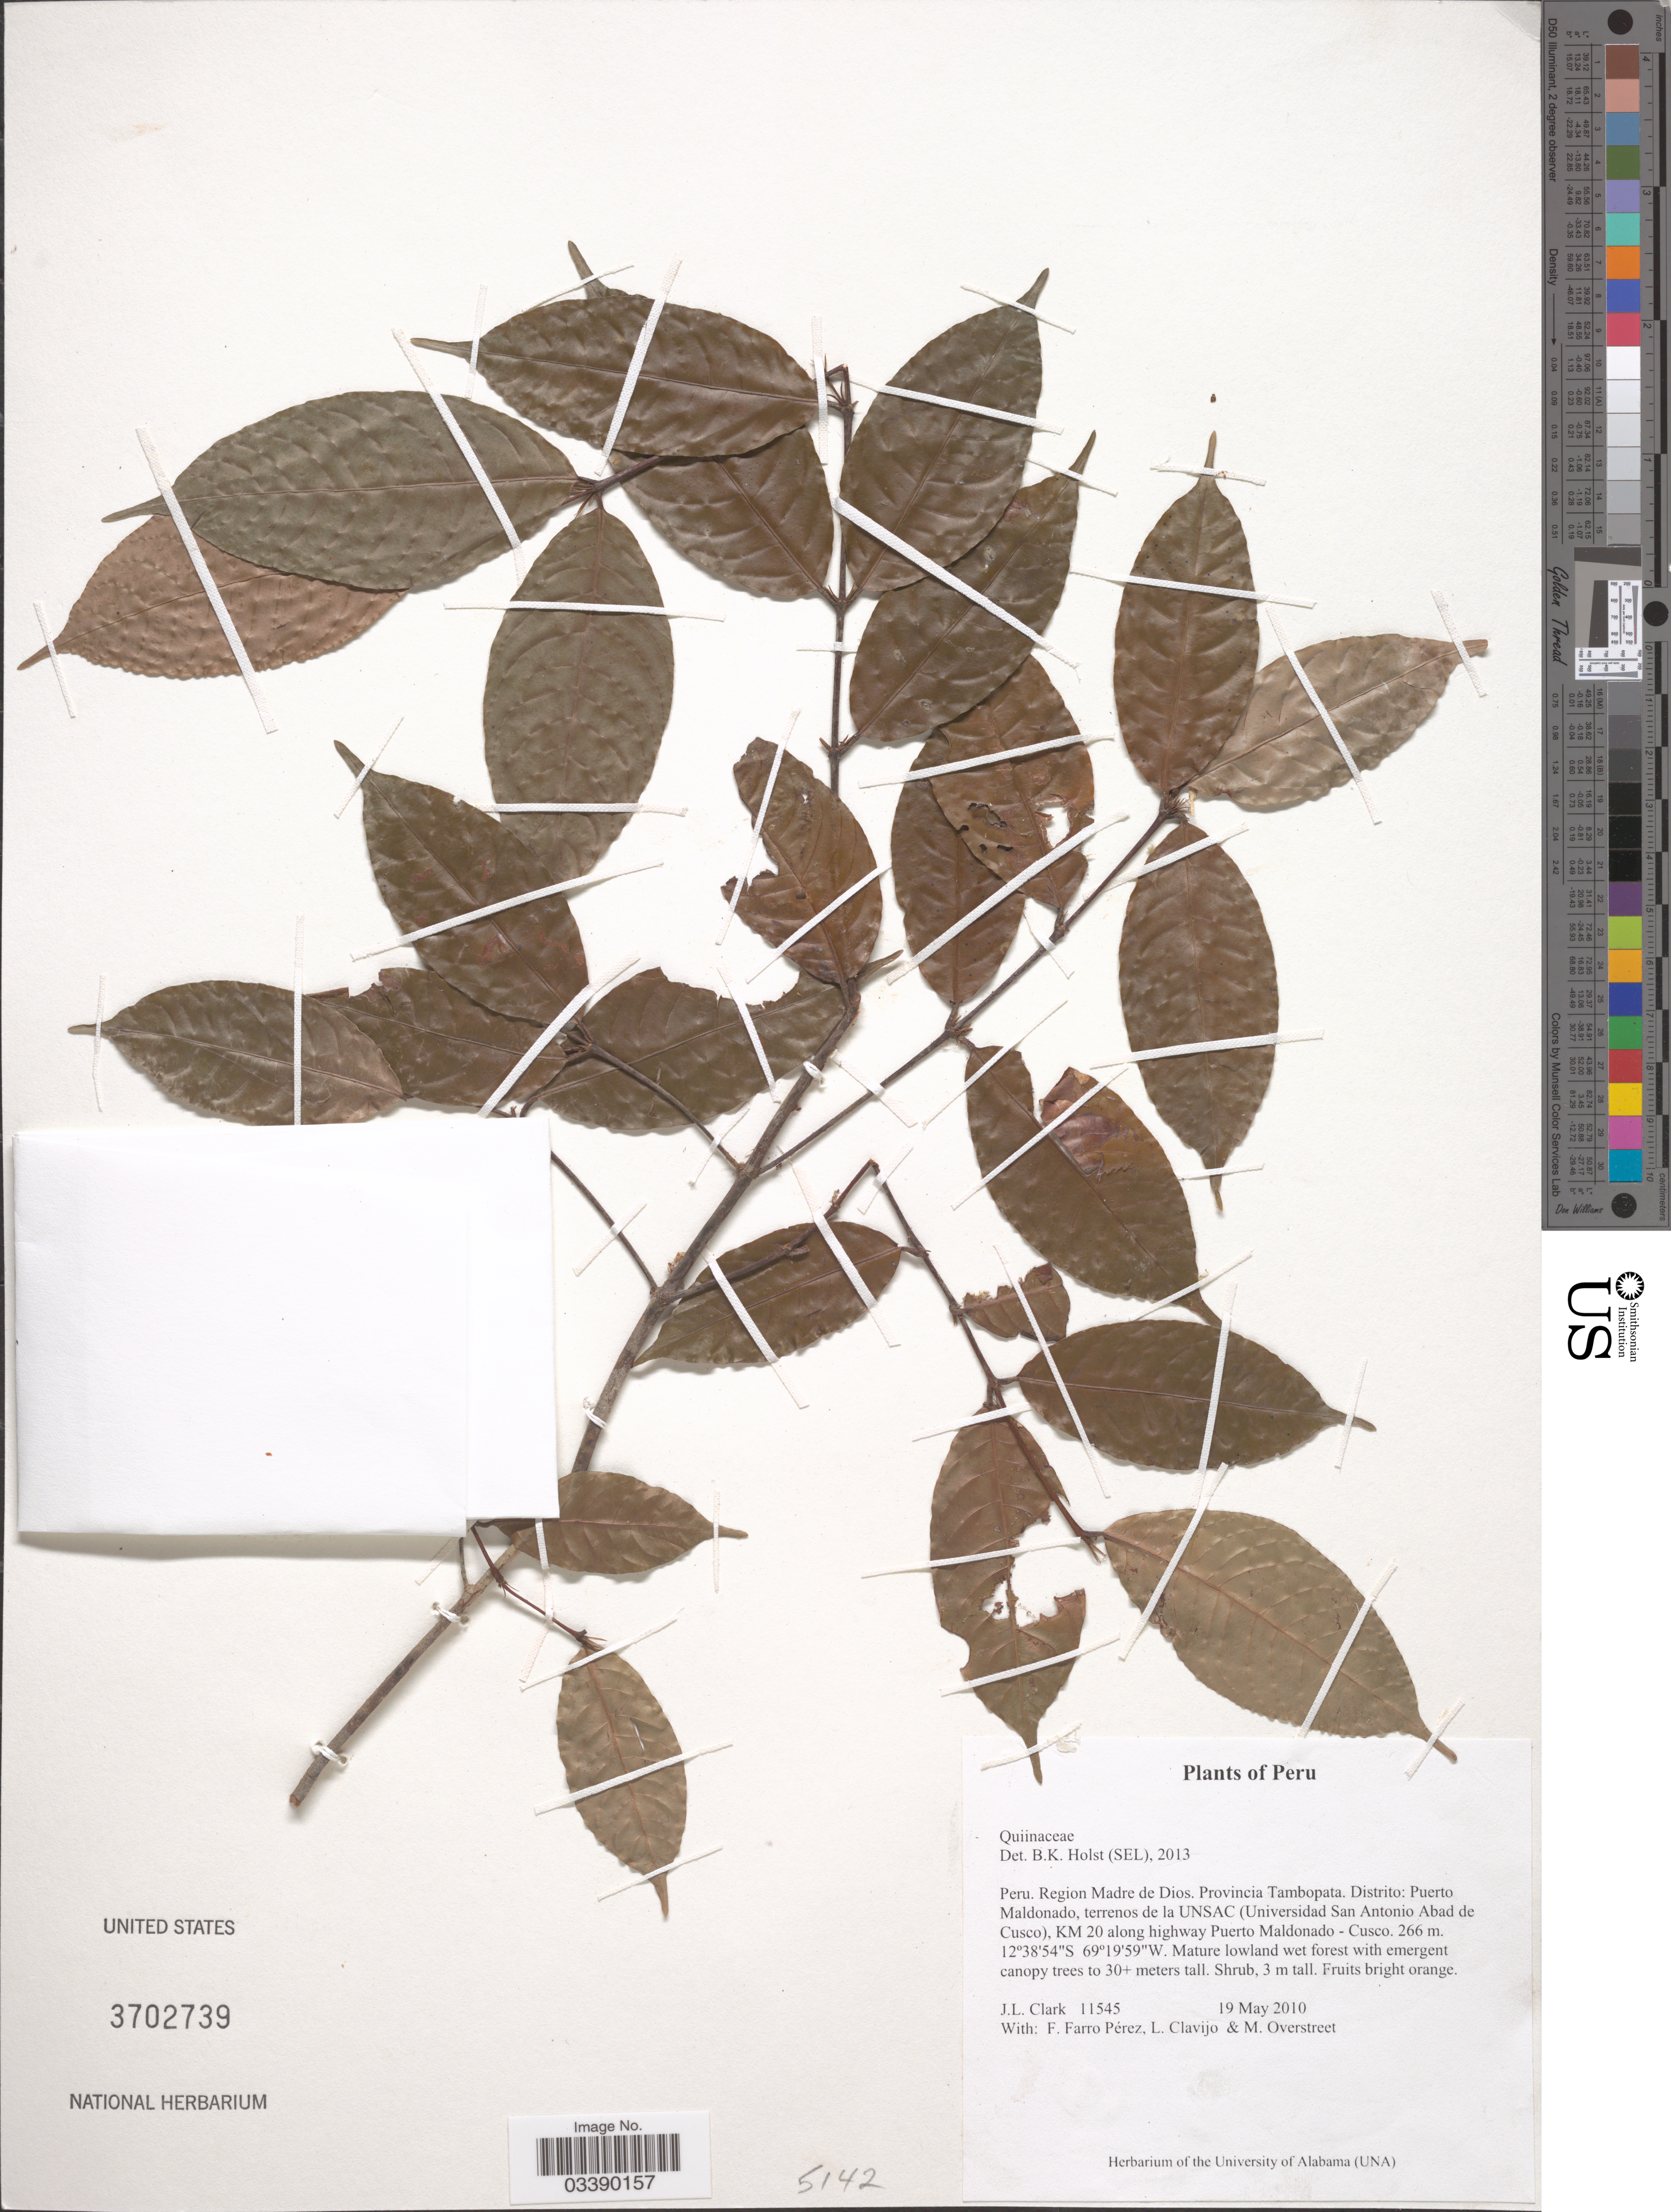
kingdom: Plantae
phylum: Tracheophyta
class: Magnoliopsida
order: Malpighiales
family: Ochnaceae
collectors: J. L. Clark, F. Farro Pérez, L. Clavijo & M. Overstreet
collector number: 11545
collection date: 2010-05-19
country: Peru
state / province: Madre de Dios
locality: Region Madre de Dios. Provincia Tambopata. Distrito: Puerto Maldonado, terrenos de la UNSAC (Universidad San Antonio Abad de Cusco), KM 20 along highway Puerto Maldonado - Cusco.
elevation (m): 266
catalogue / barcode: US 3702739